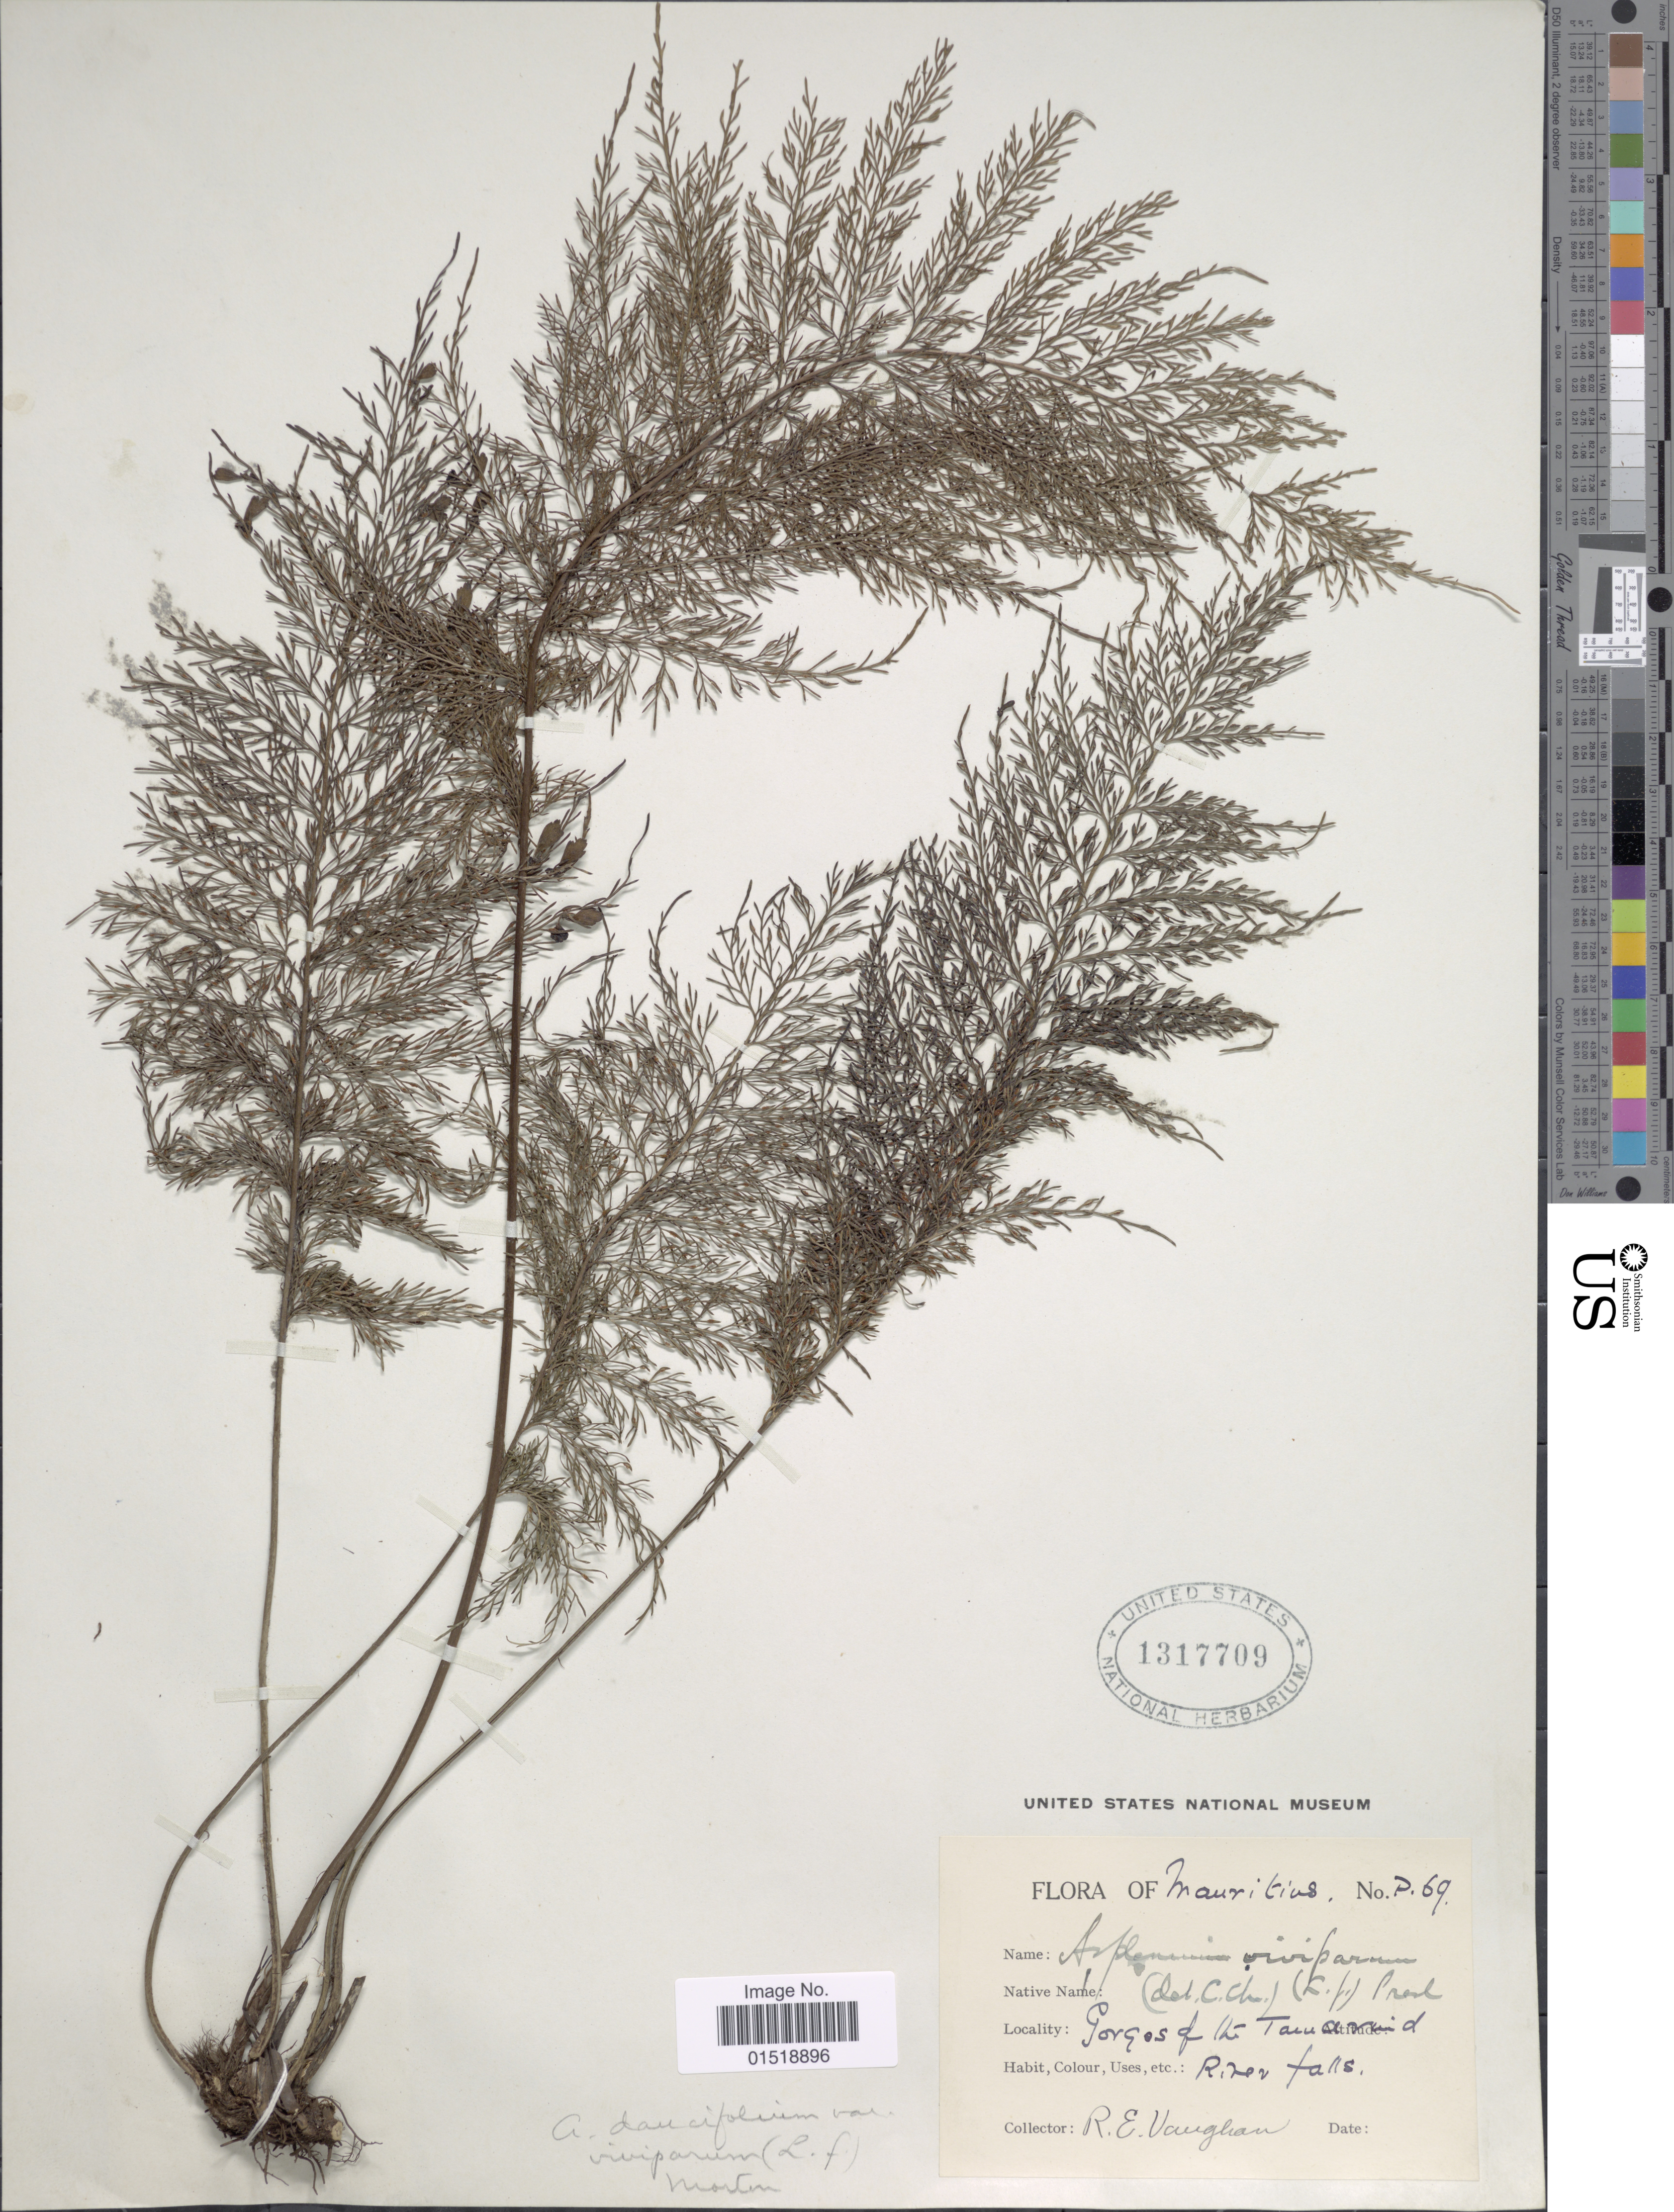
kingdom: Plantae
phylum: Tracheophyta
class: Polypodiopsida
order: Polypodiales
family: Aspleniaceae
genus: Asplenium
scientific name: Asplenium daucifolium var. viviparum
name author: (L. f.) C.V. Morton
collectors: R. Vaughan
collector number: P69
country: Mauritius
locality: Gorges of the [illegible text] River falls.[interpreted]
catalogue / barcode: US 1317709